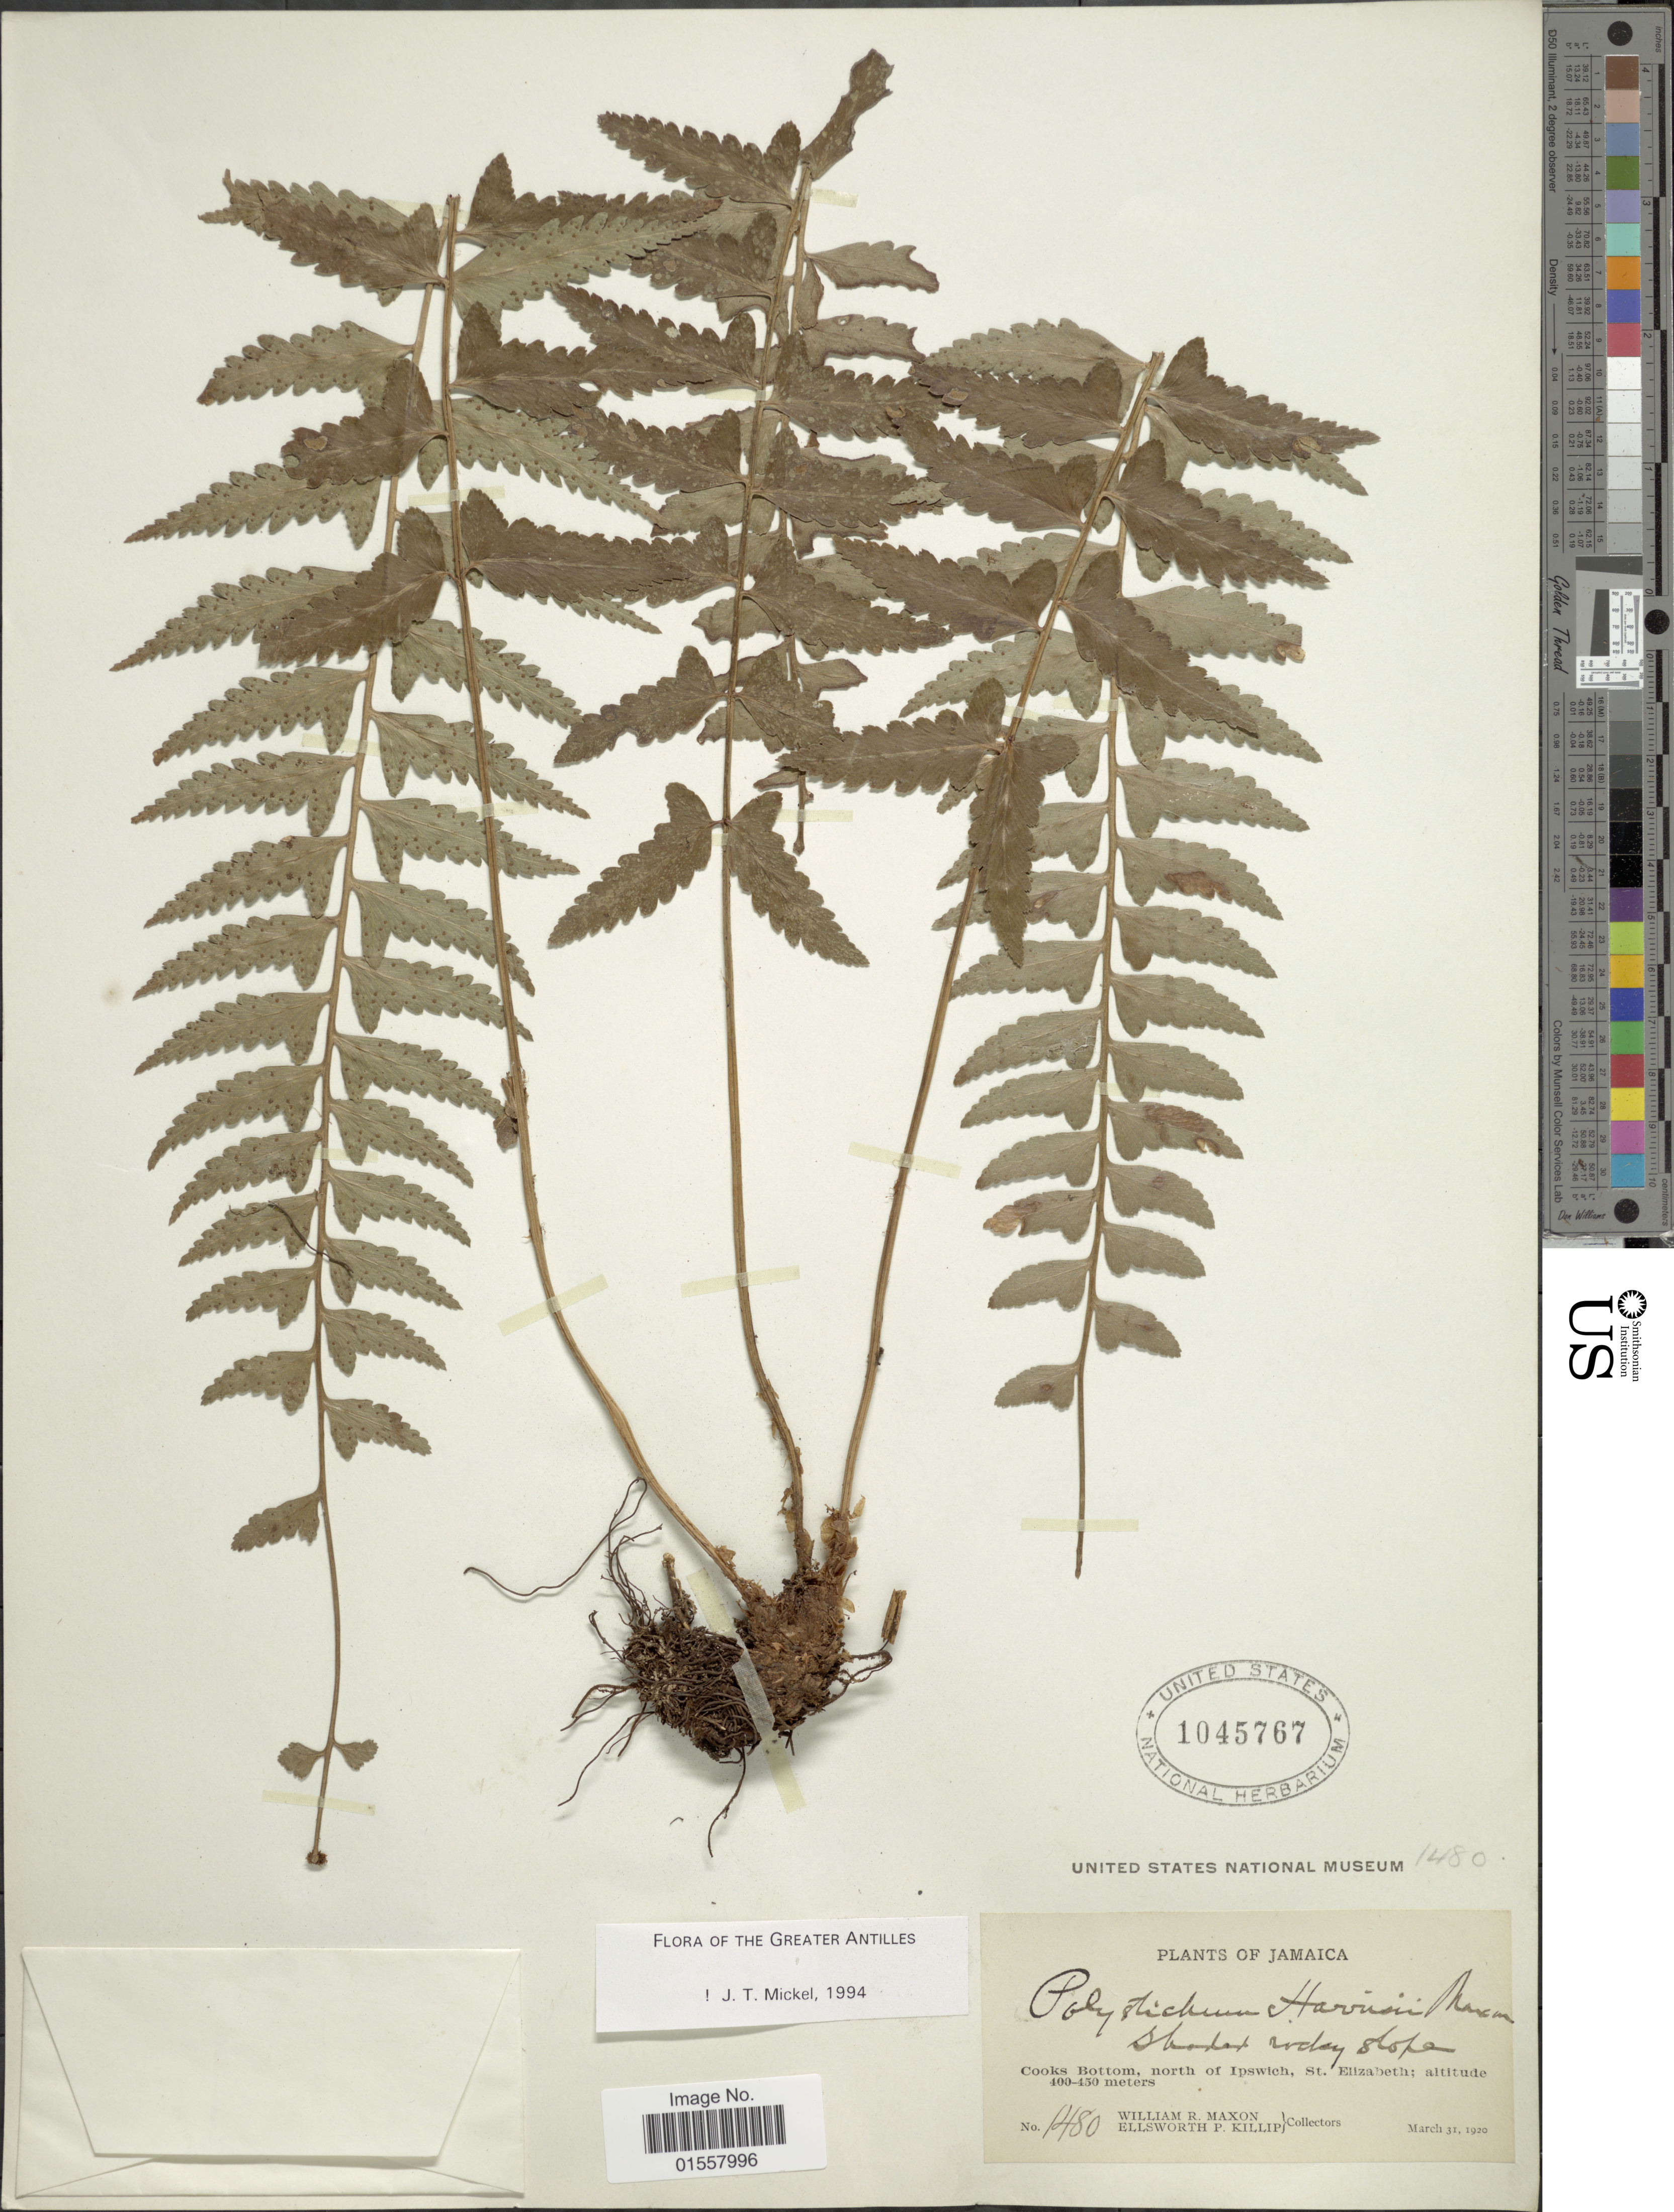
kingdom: Plantae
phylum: Tracheophyta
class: Polypodiopsida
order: Polypodiales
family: Dryopteridaceae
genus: Polystichum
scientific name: Polystichum harrisii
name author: Maxon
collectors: W. R. Maxon & E. P. Killip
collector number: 1480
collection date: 1920-03-31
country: Jamaica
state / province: Saint Elizabeth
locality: Cooks Bottom, north of Ipswich, St. Elizabeth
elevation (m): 400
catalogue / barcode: US 1045767